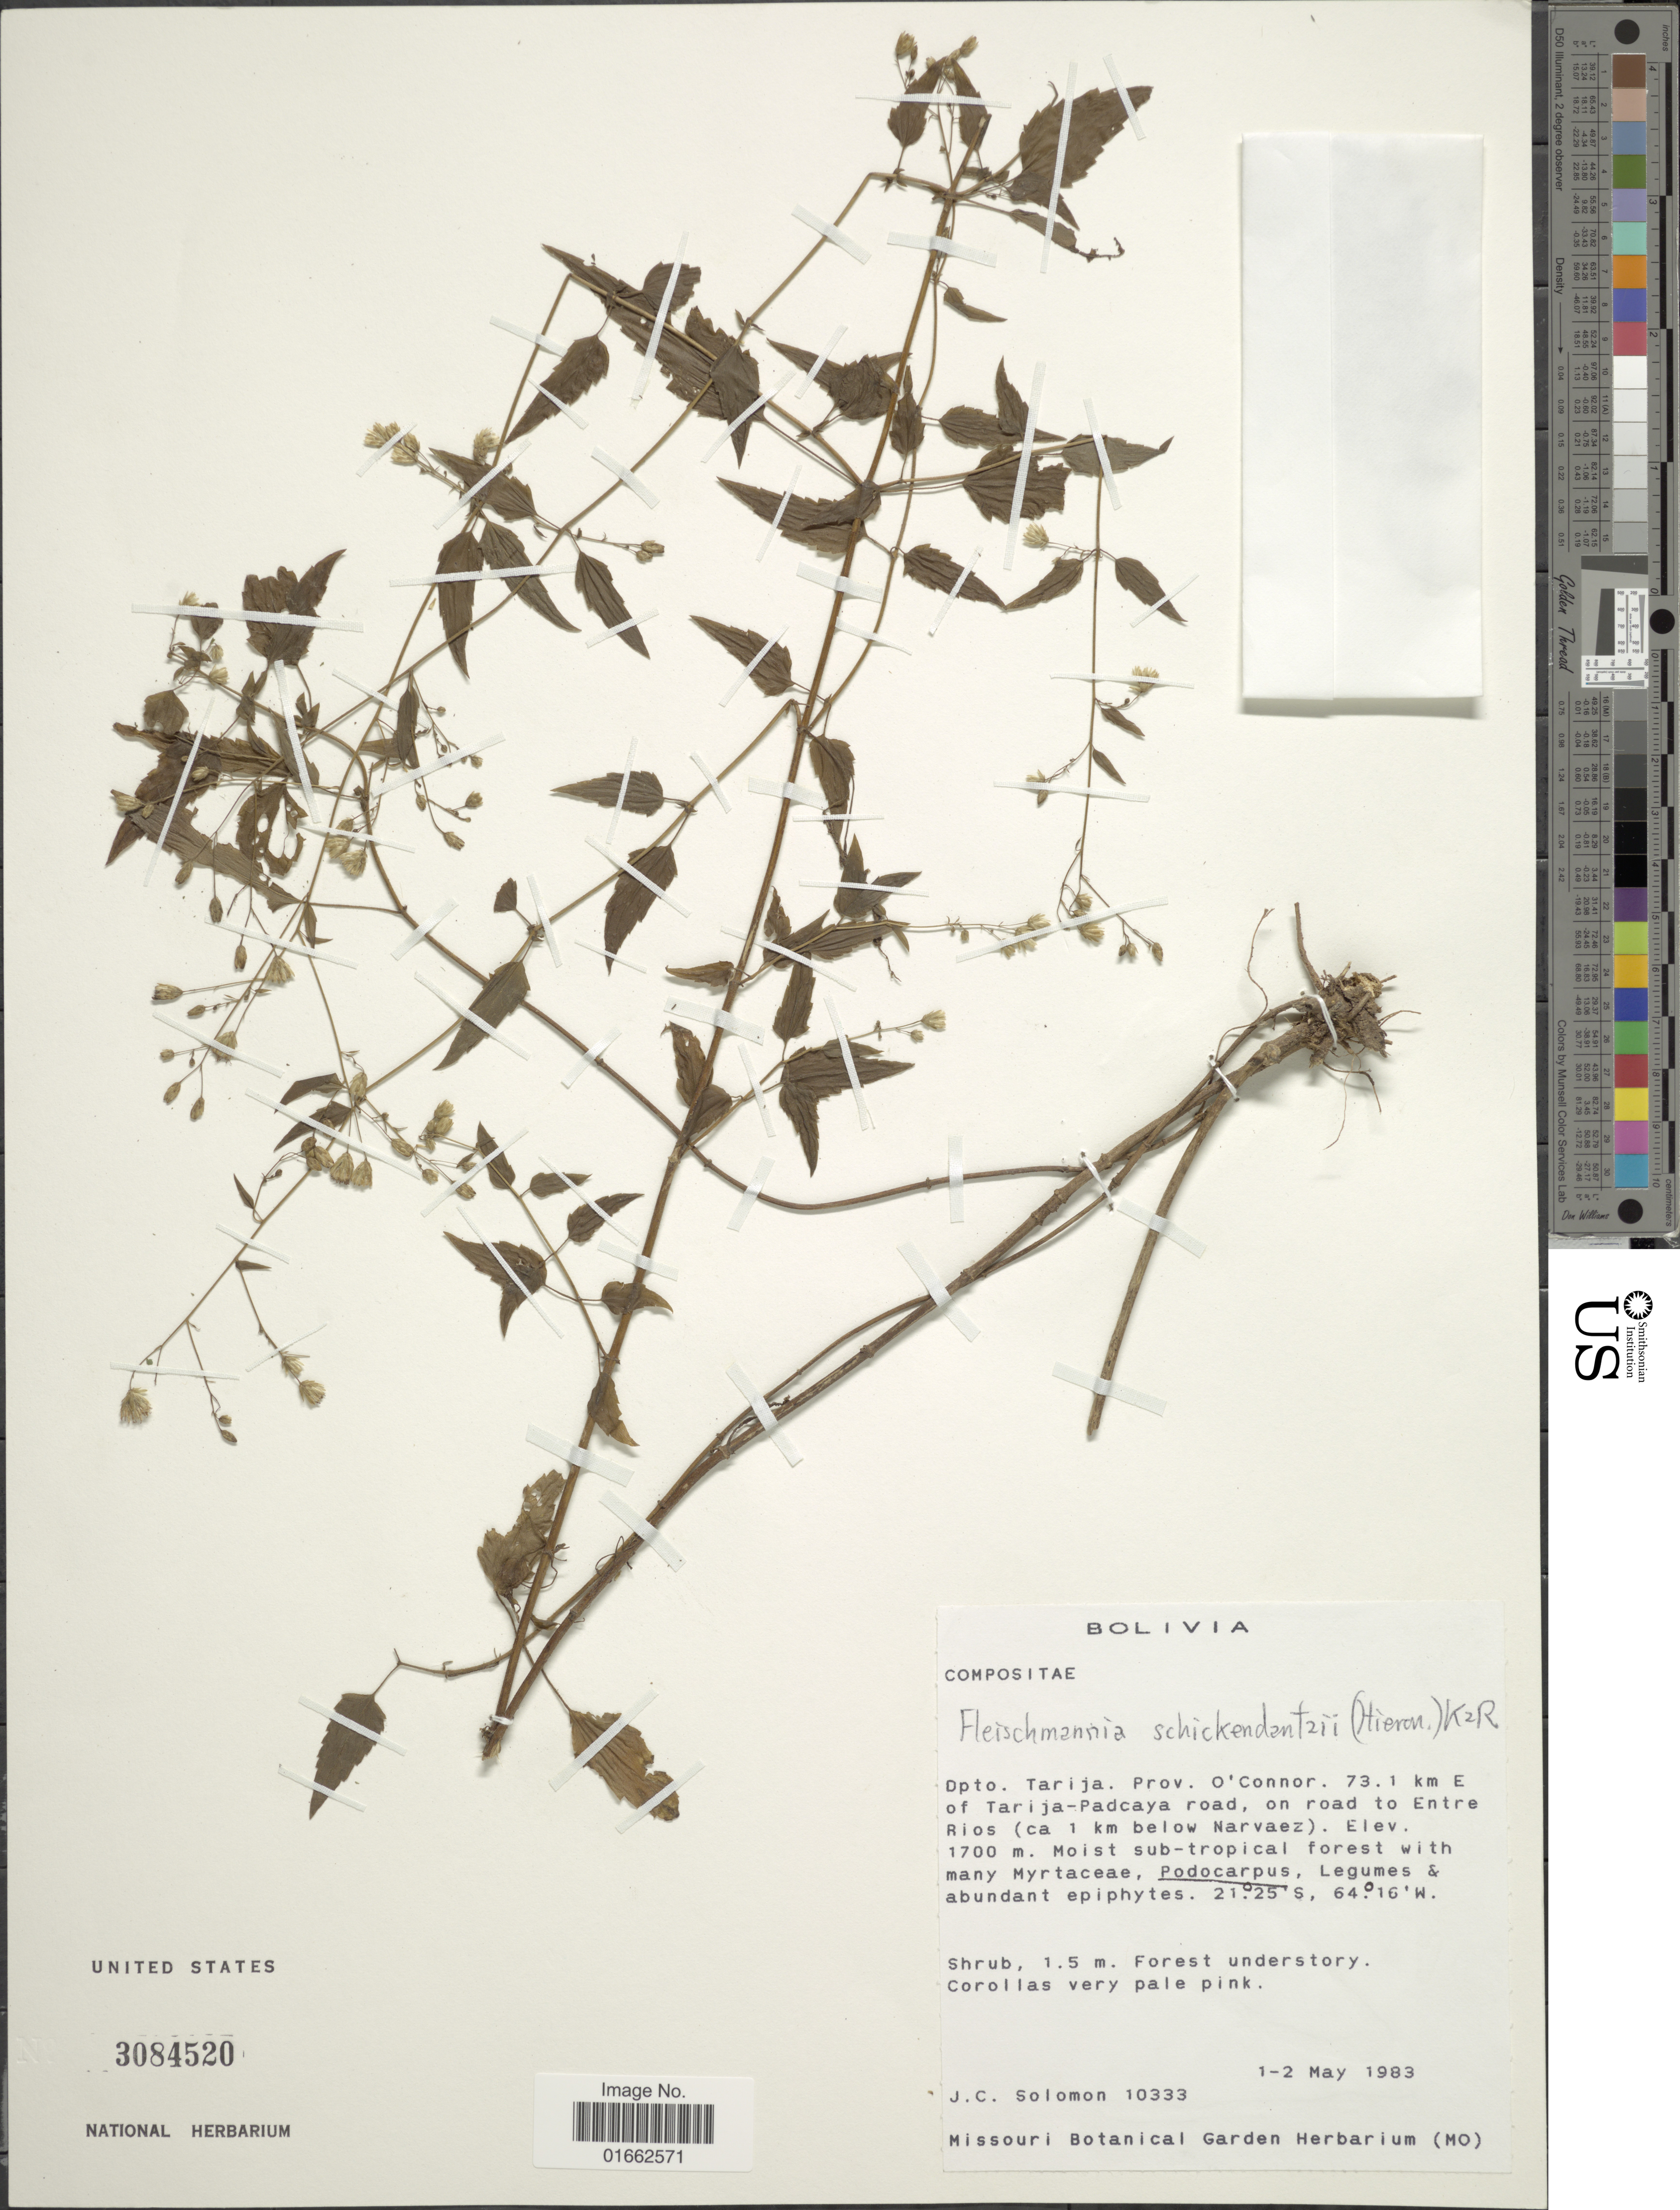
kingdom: Plantae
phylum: Tracheophyta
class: Magnoliopsida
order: Asterales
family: Asteraceae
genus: Fleischmannia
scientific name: Fleischmannia schickendantzii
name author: (Hieron.) R.M. King & H. Rob.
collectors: J. C. Solomon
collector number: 10333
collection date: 1983-05-01/1983-05-02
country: Bolivia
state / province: Tarija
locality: Prov. O' Connor, 73.1 km E of Tarija-Padcaya road, on road to Entre Rios (ca 1 km below Narvaez)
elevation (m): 1700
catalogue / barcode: US 3084520